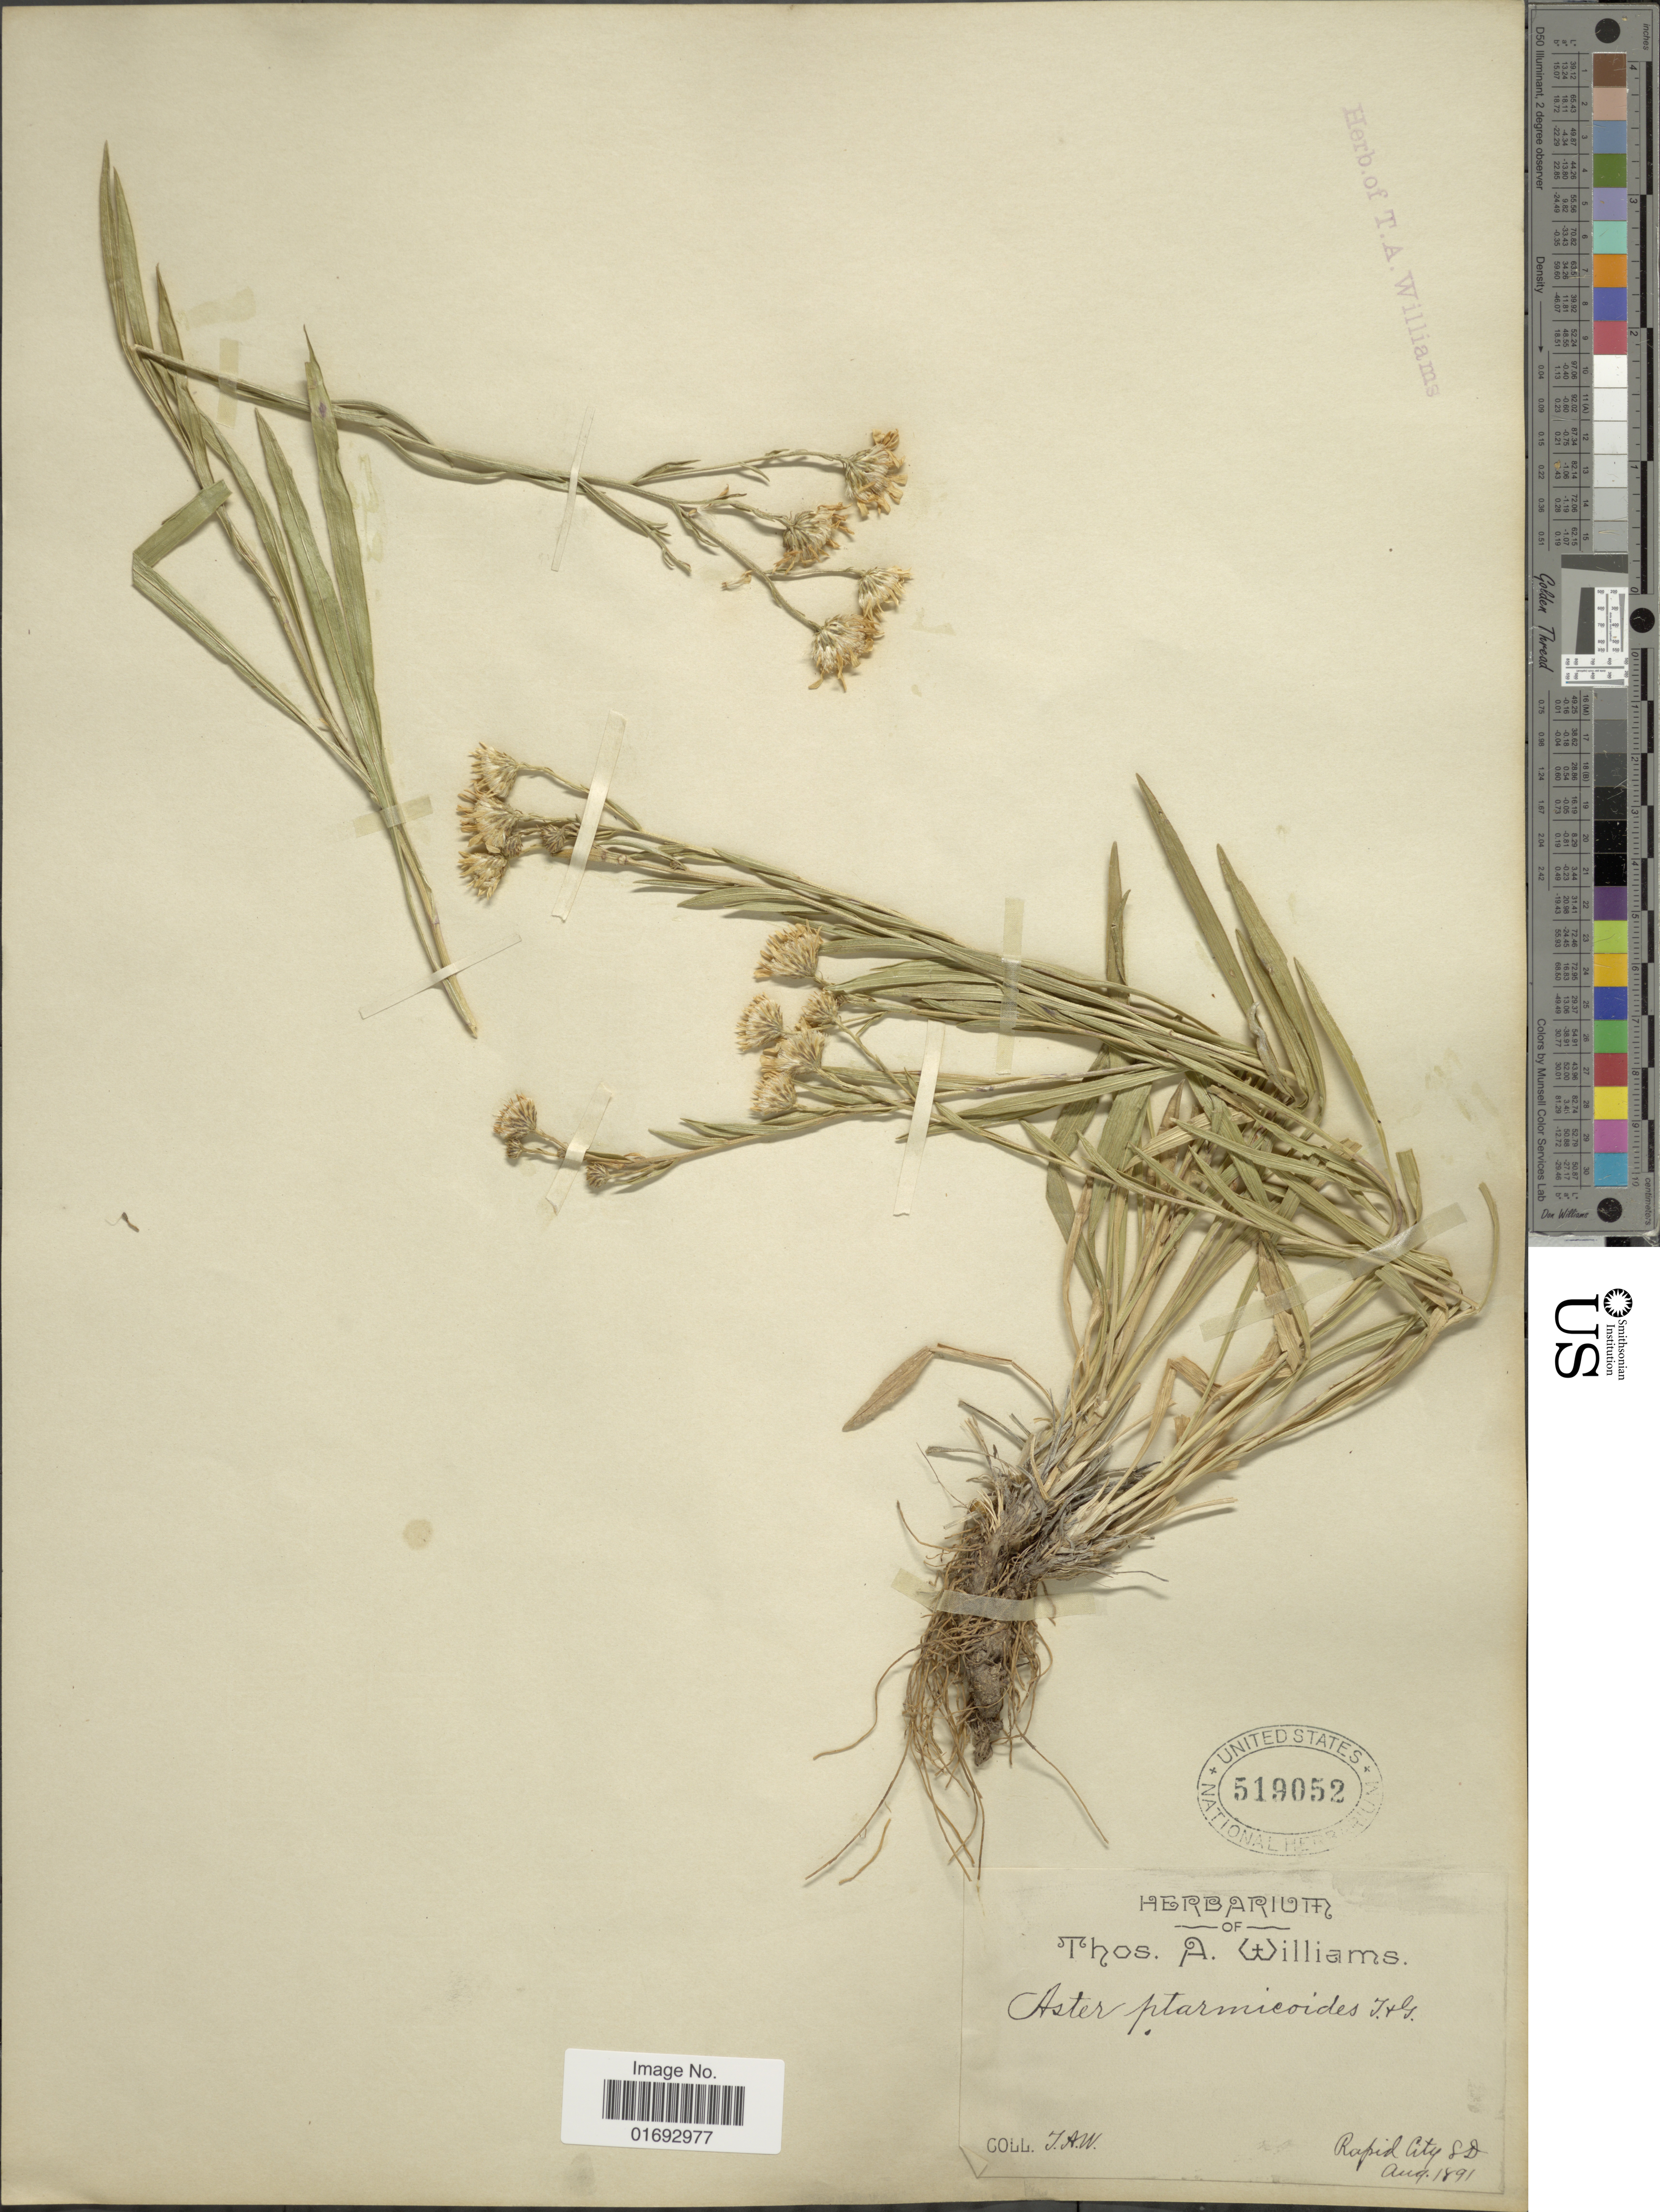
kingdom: Plantae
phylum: Tracheophyta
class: Magnoliopsida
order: Asterales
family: Asteraceae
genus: Oligoneuron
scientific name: Oligoneuron album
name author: (Nutt.) G.L. Nesom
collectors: T. A. Williams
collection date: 1891-08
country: United States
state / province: South Dakota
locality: Rapid City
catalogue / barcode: US 519052